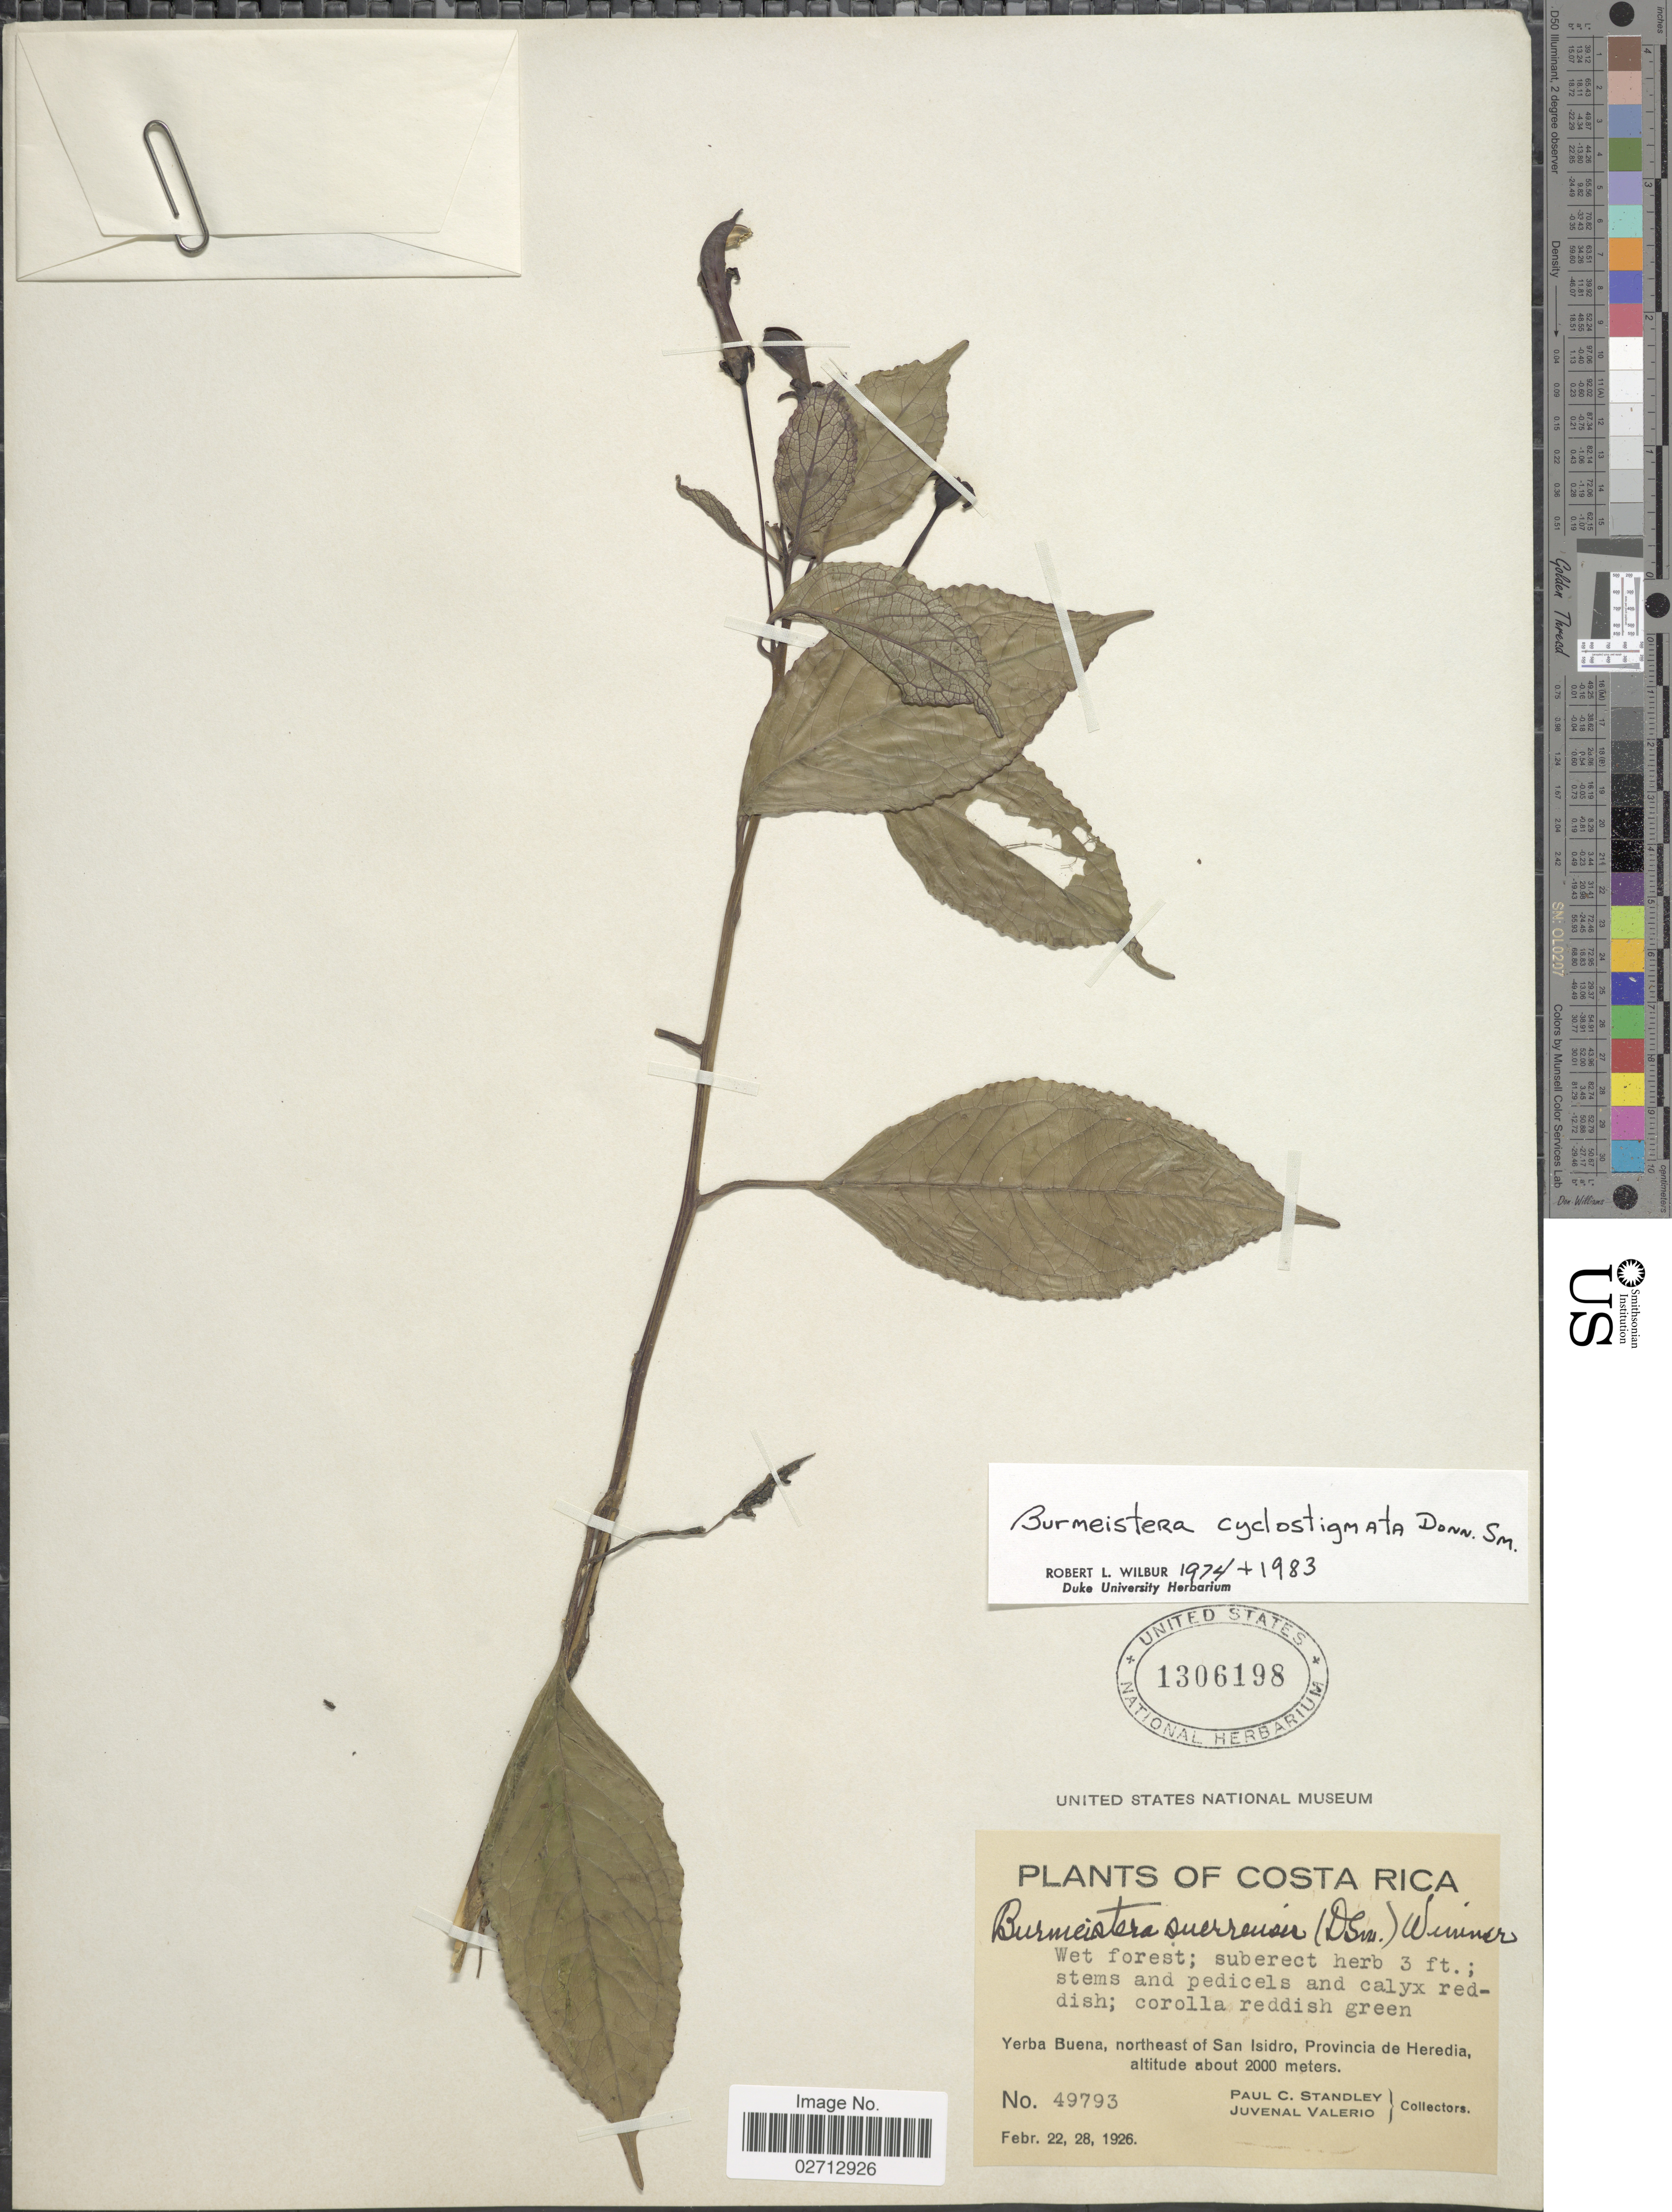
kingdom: Plantae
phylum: Tracheophyta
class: Magnoliopsida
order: Asterales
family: Campanulaceae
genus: Burmeistera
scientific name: Burmeistera cyclostigmata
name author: Donn. Sm.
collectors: P. C. Standley & J. Valerio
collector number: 49793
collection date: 1926-02-22/1926-02-28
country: Costa Rica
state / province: Heredia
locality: Yerba Buena, northeast of San Isidro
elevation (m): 2000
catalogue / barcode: US 1306198